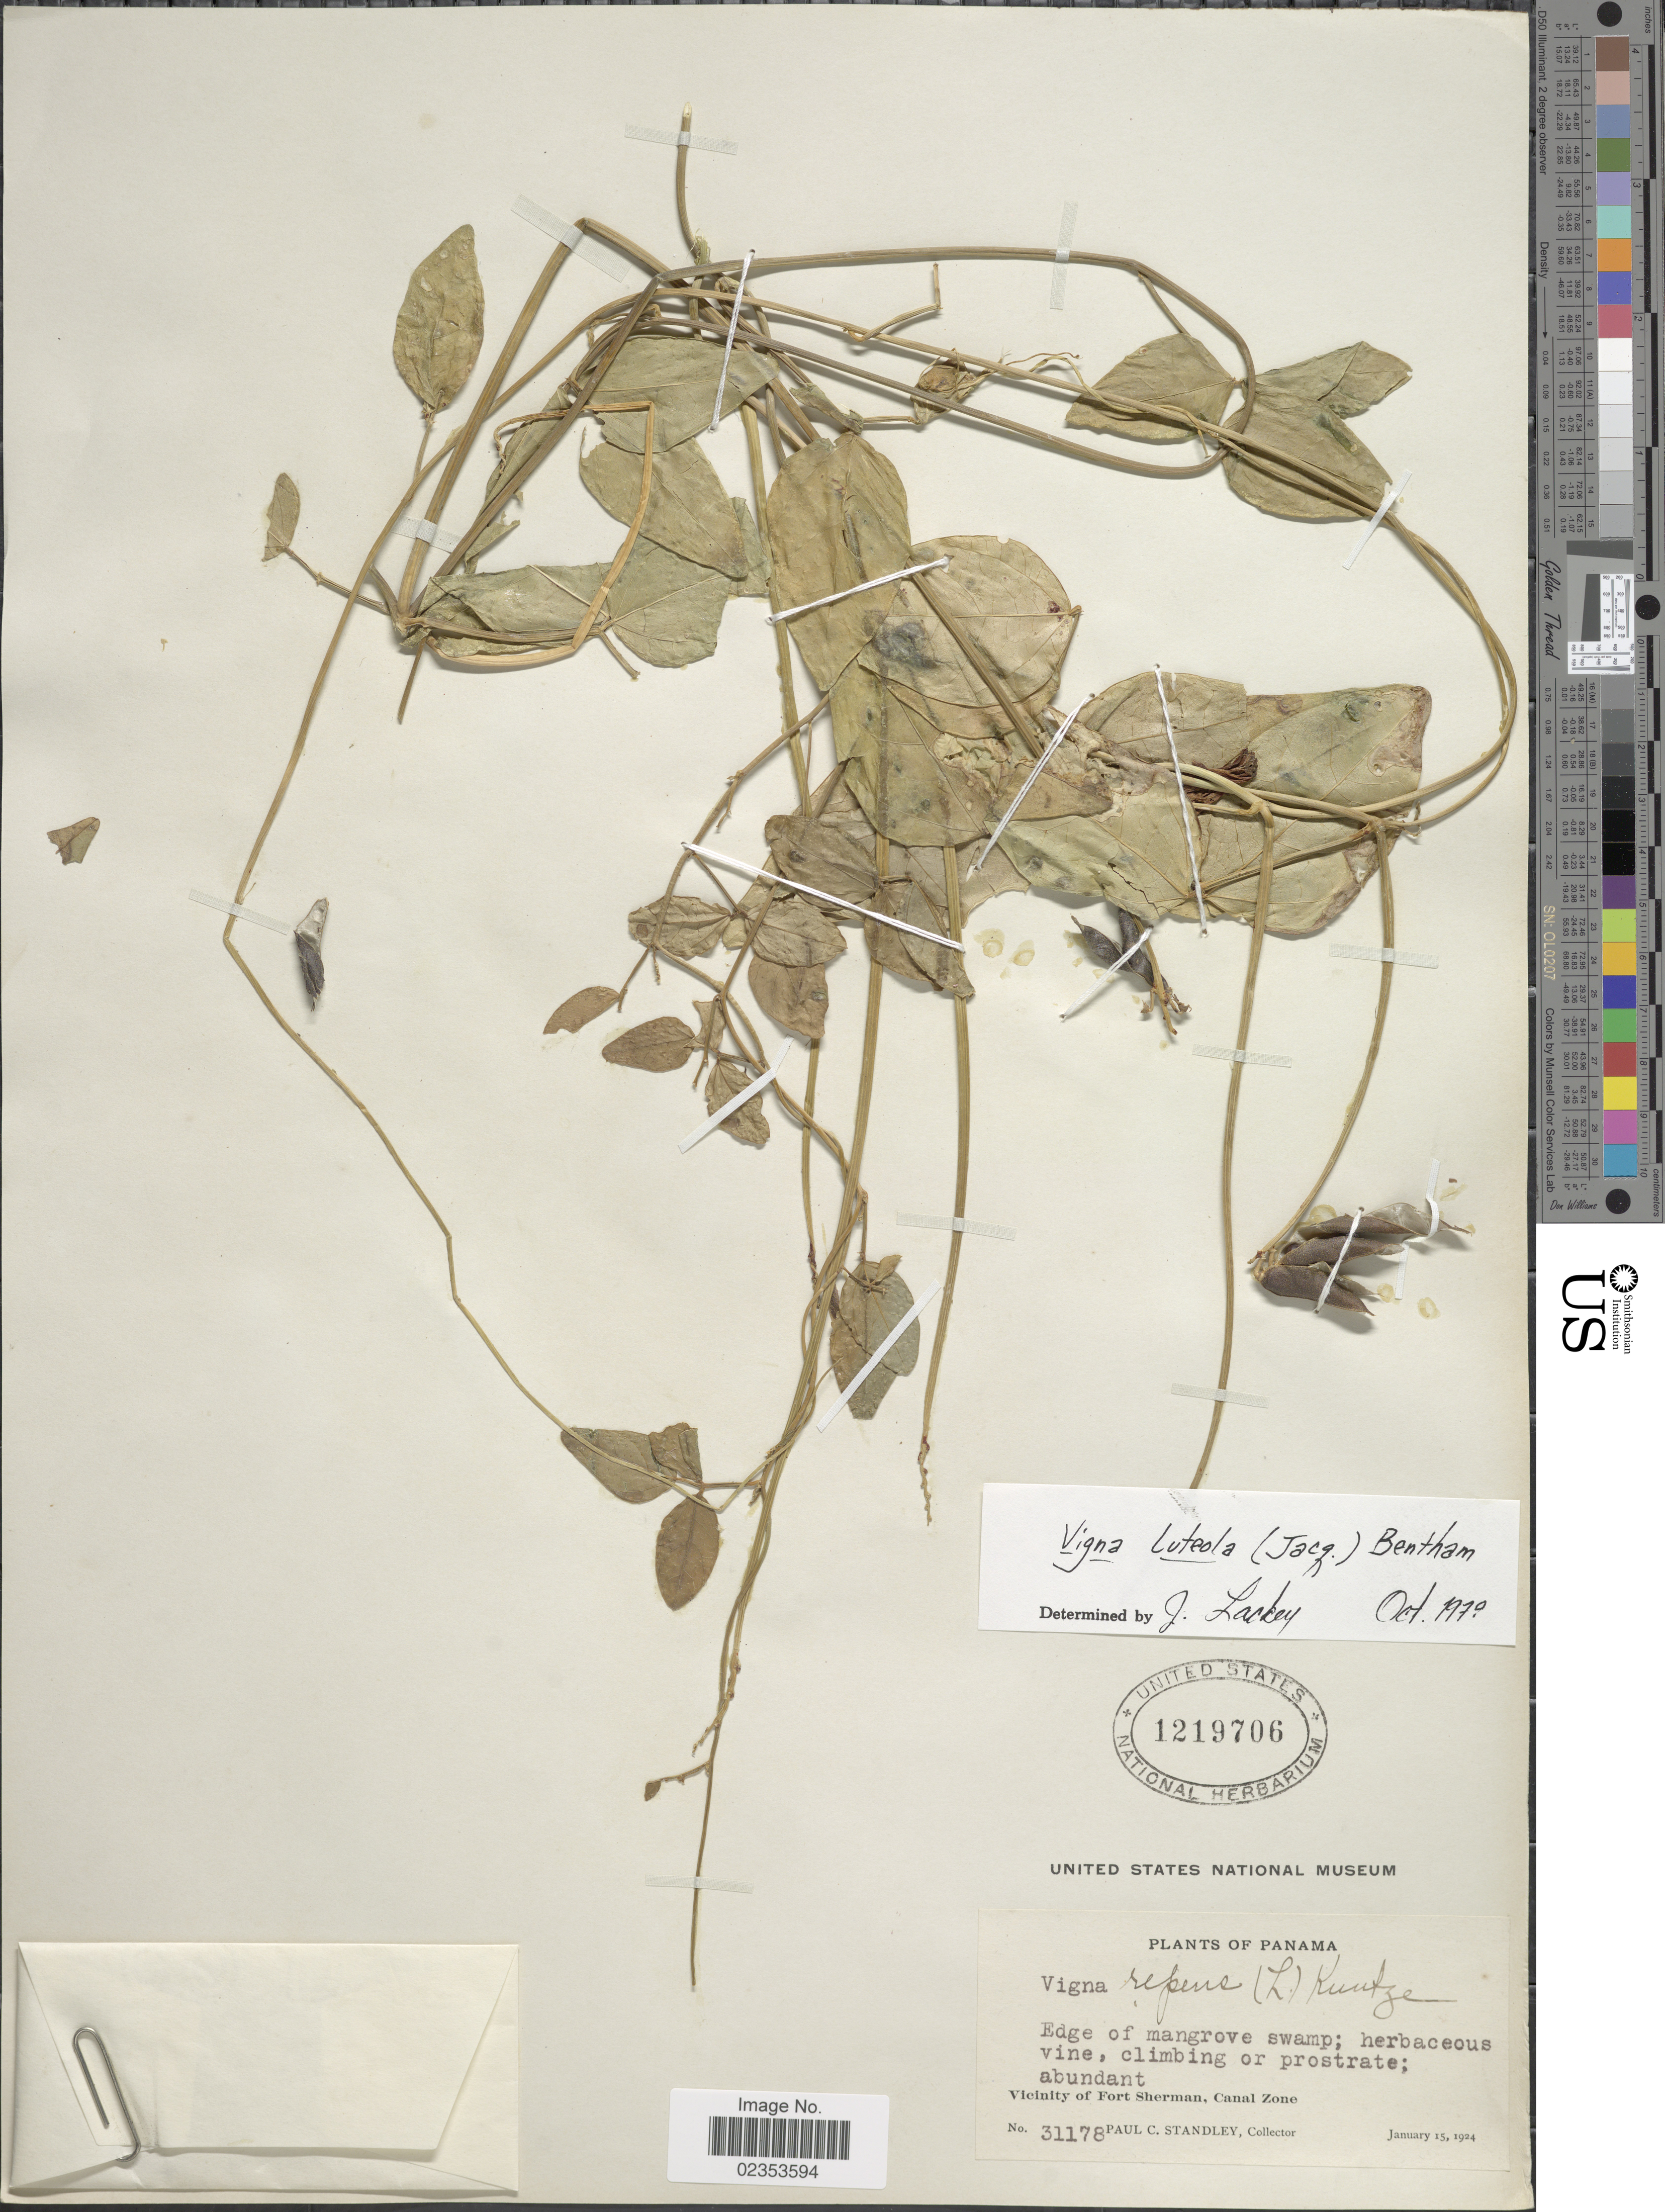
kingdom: Plantae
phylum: Tracheophyta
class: Magnoliopsida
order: Fabales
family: Fabaceae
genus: Vigna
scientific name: Vigna luteola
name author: (Jacq.) Benth.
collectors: P. C. Standley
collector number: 31178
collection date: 1924-01-15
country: Panama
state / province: Colón / Panamá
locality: Vicinity of Fort Sherman, Canal Zone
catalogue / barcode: US 1219706